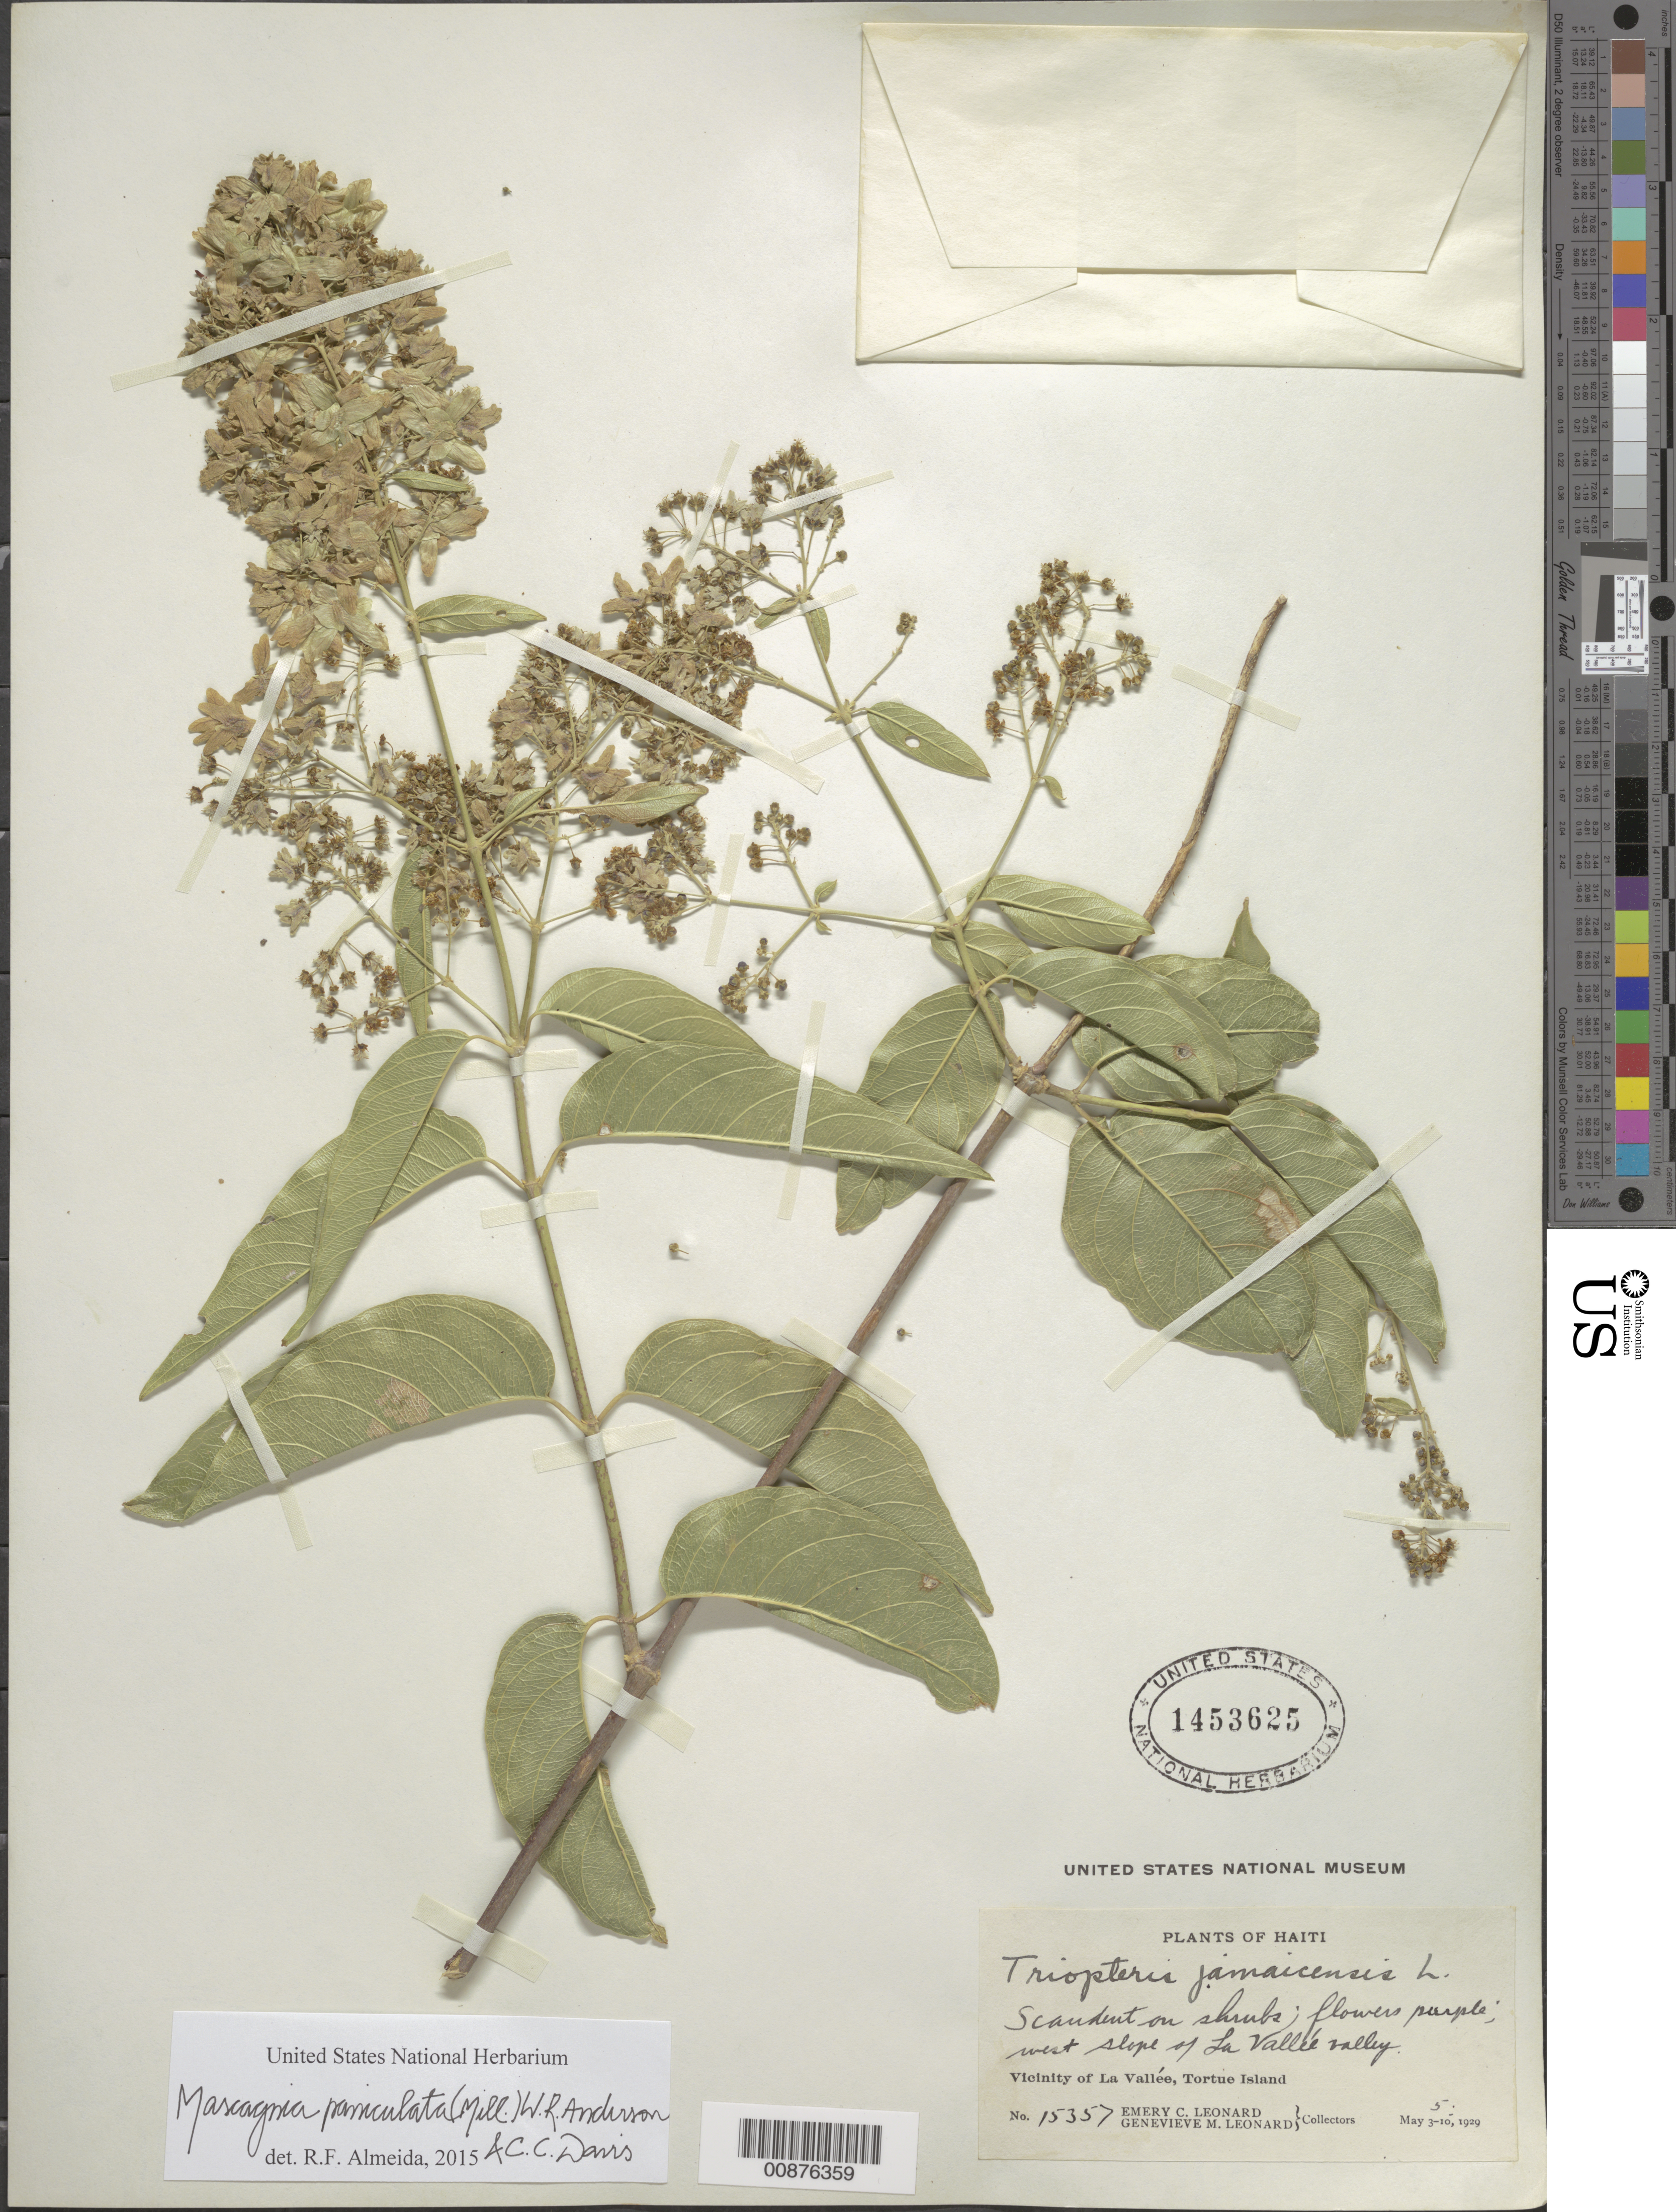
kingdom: Plantae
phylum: Tracheophyta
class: Magnoliopsida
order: Malpighiales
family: Malpighiaceae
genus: Mascagnia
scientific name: Mascagnia paniculata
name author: (Mill.) W.R. Anderson & C. Davis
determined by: De Almeida, R. F., (HUEFS), Universidade Estadual de Feira de Santana (BRAZIL)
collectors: E. C. Leonard & G. M. Leonard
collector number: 15357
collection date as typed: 05 May 1929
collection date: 1929-05-05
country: Haiti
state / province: Nord-Ouest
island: Île de la Tortue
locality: Vicinity of La Vallée, W slope of La Vallée valley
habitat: On shrubs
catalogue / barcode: US 1453625